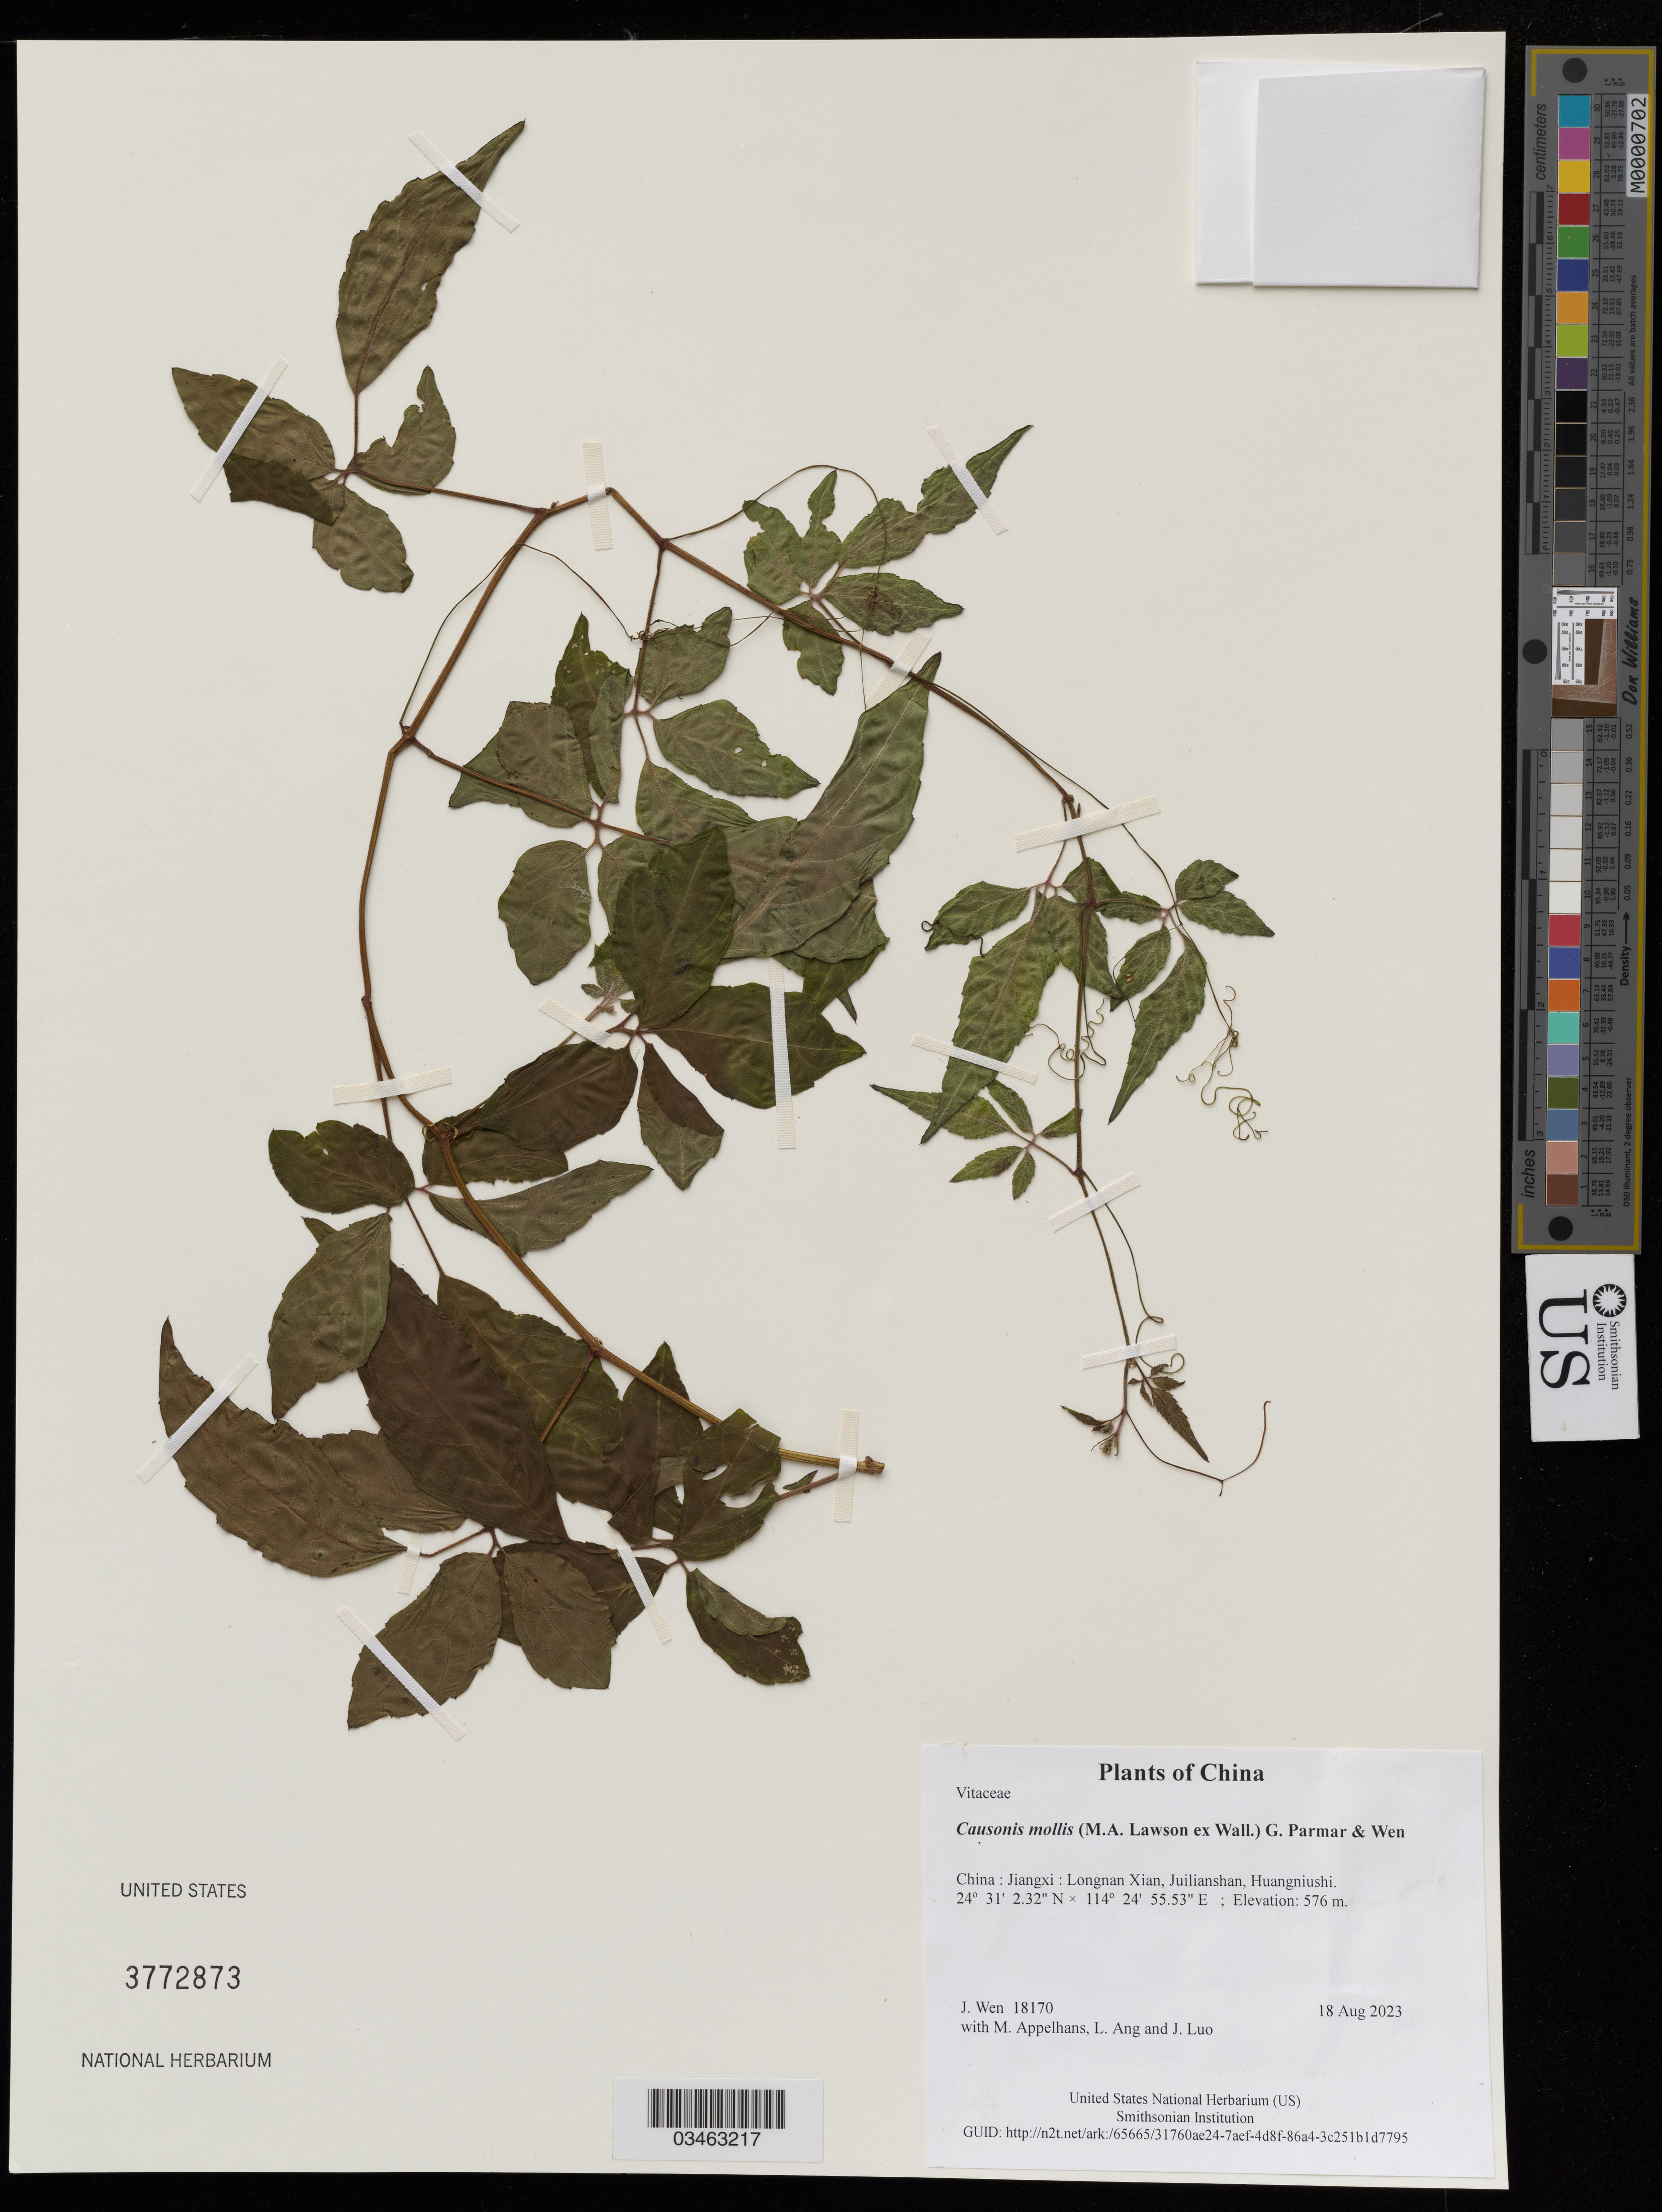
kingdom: Plantae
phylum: Tracheophyta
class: Magnoliopsida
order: Vitales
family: Vitaceae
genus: Causonis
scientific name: Causonis mollis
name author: (M.A. Lawson ex Wall.) Parmar & J. Wen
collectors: J. Wen, M. Appelhans, L. Ang & J. Luo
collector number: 18170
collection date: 2023-08-18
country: China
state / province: Jiangxi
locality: Longnan Xian, Juilianshan, Huangniushi.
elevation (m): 576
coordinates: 24.517312 N, 114.415424 E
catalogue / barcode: US 3772873